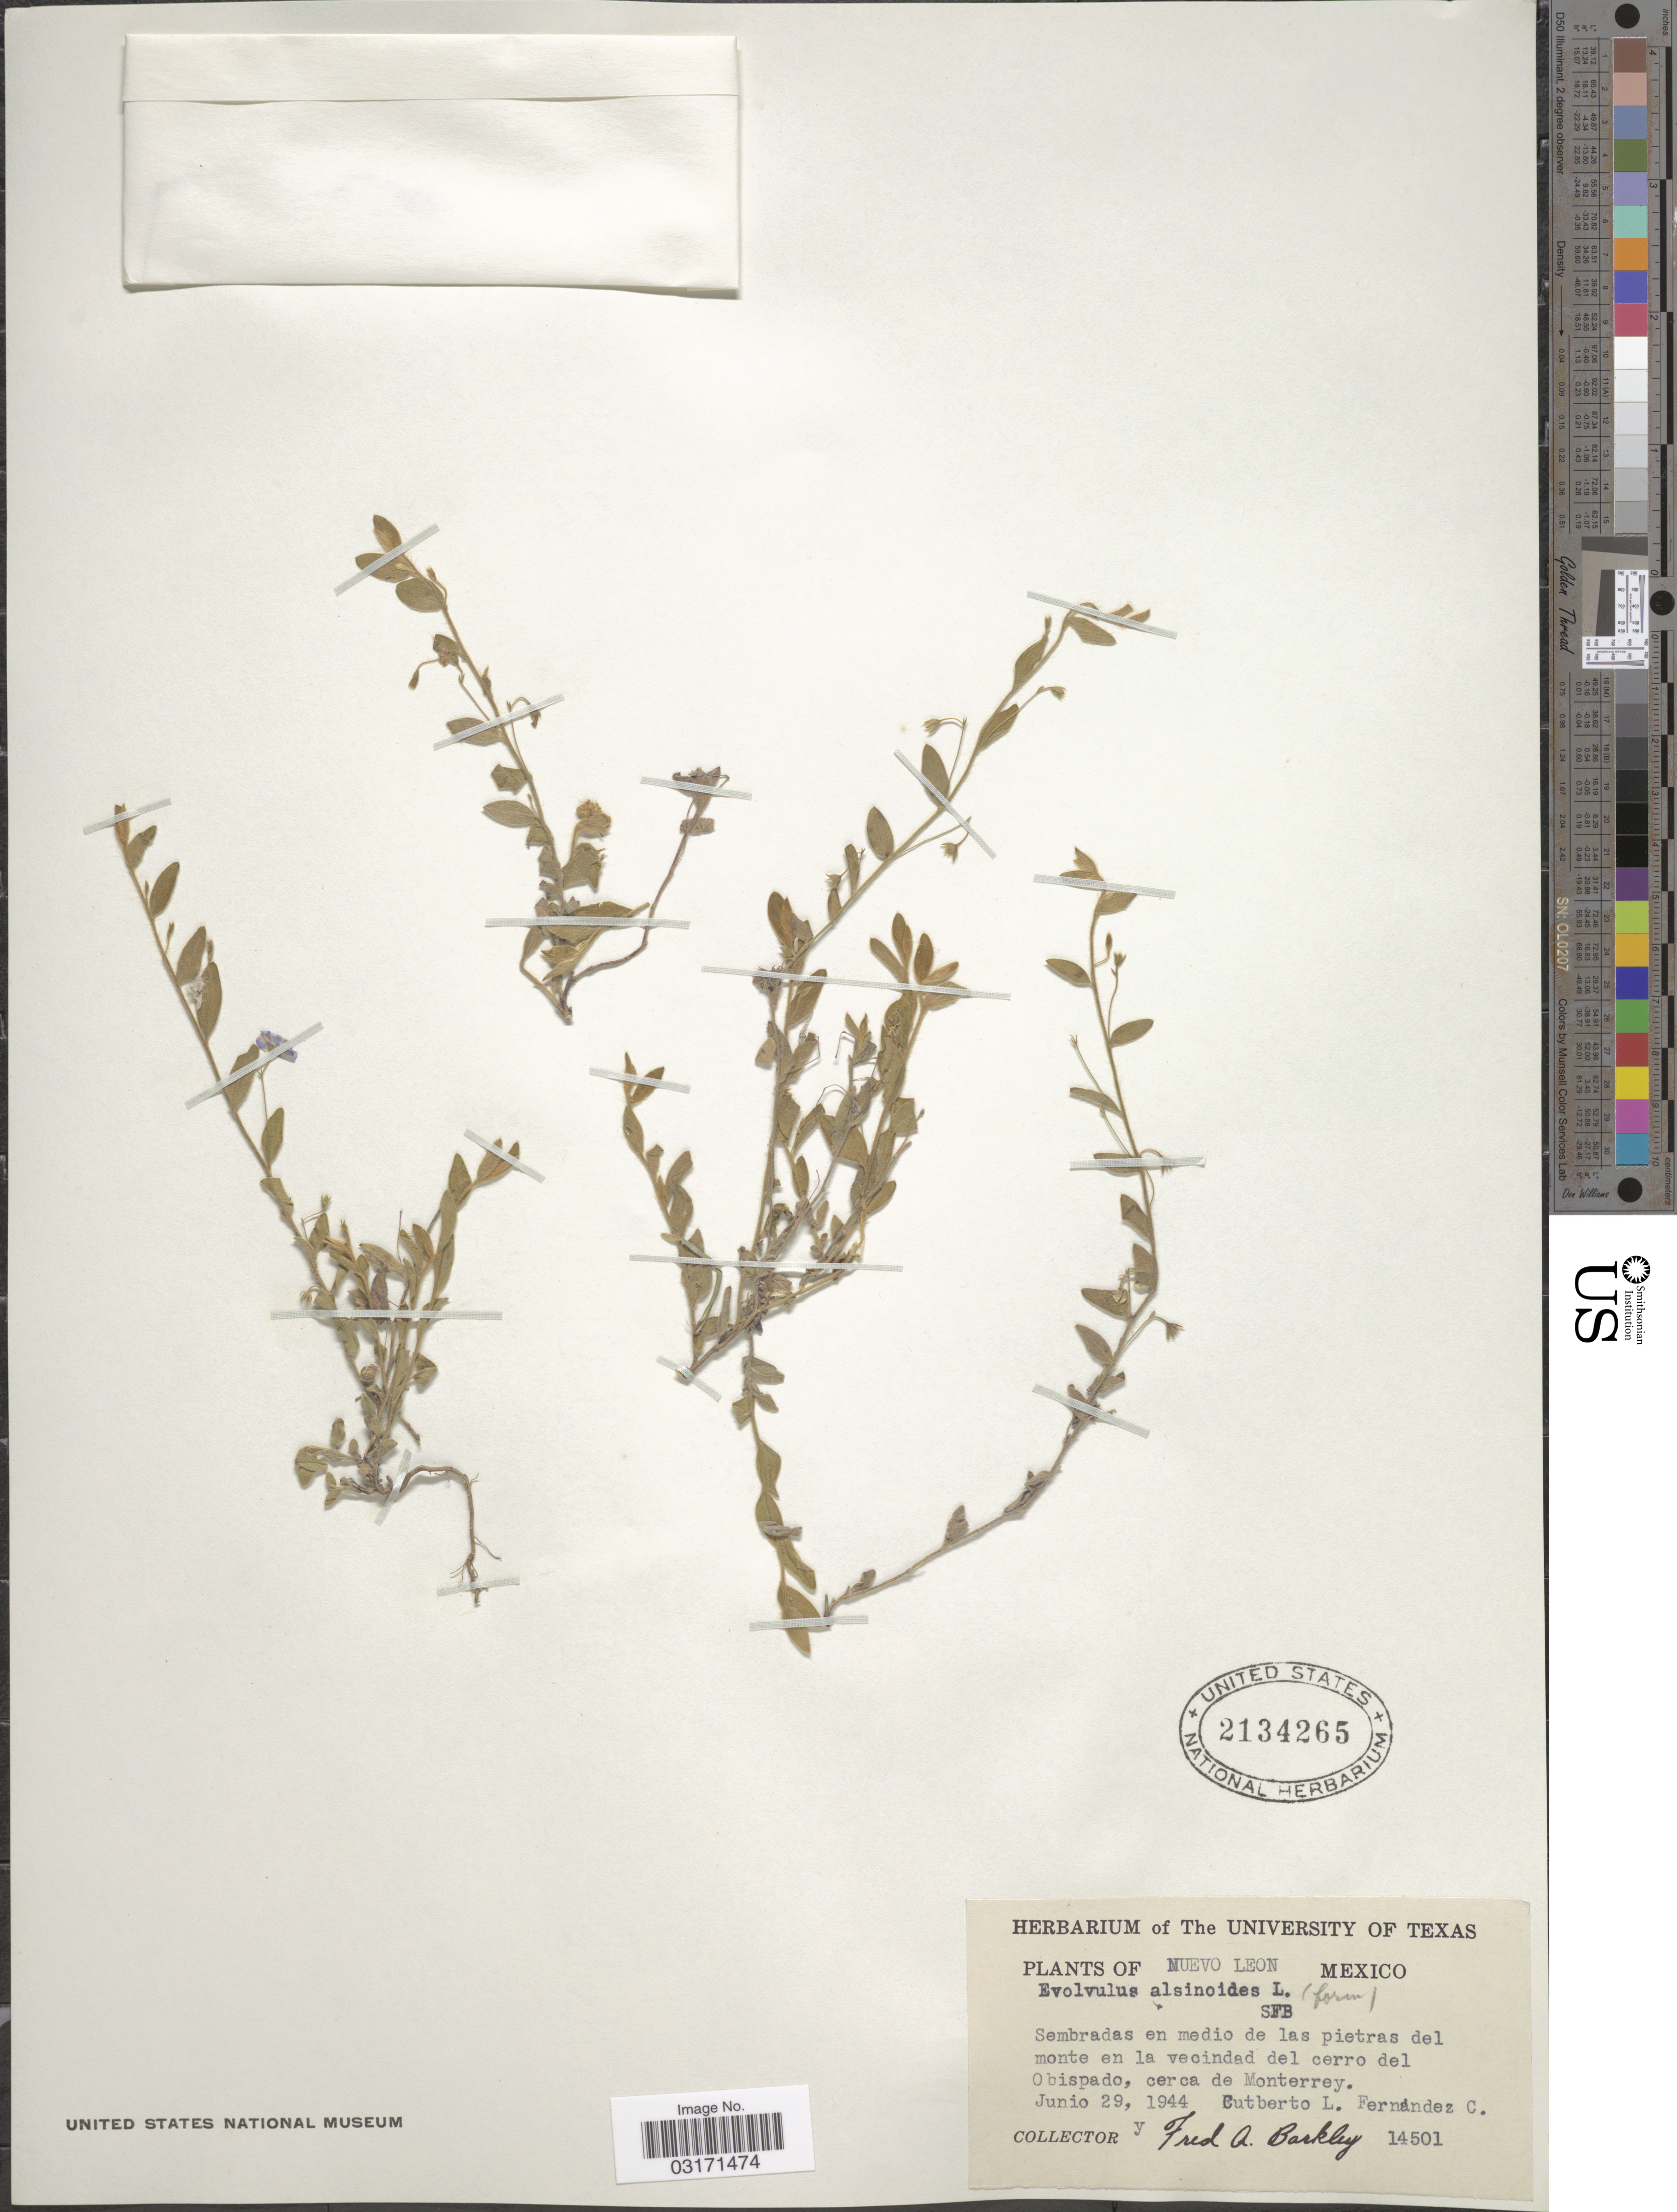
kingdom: Plantae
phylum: Tracheophyta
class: Magnoliopsida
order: Solanales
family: Convolvulaceae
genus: Evolvulus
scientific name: Evolvulus alsinoides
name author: (L.) L.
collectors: C. L. Fernández C. & F. A. Barkley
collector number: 14501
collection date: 1944-06-29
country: Mexico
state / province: Nuevo León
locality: Sembradas en medio de las pietras del monte en la vicendad del cerro del Obispado, cerca de Monterrey.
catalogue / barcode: US 2134265